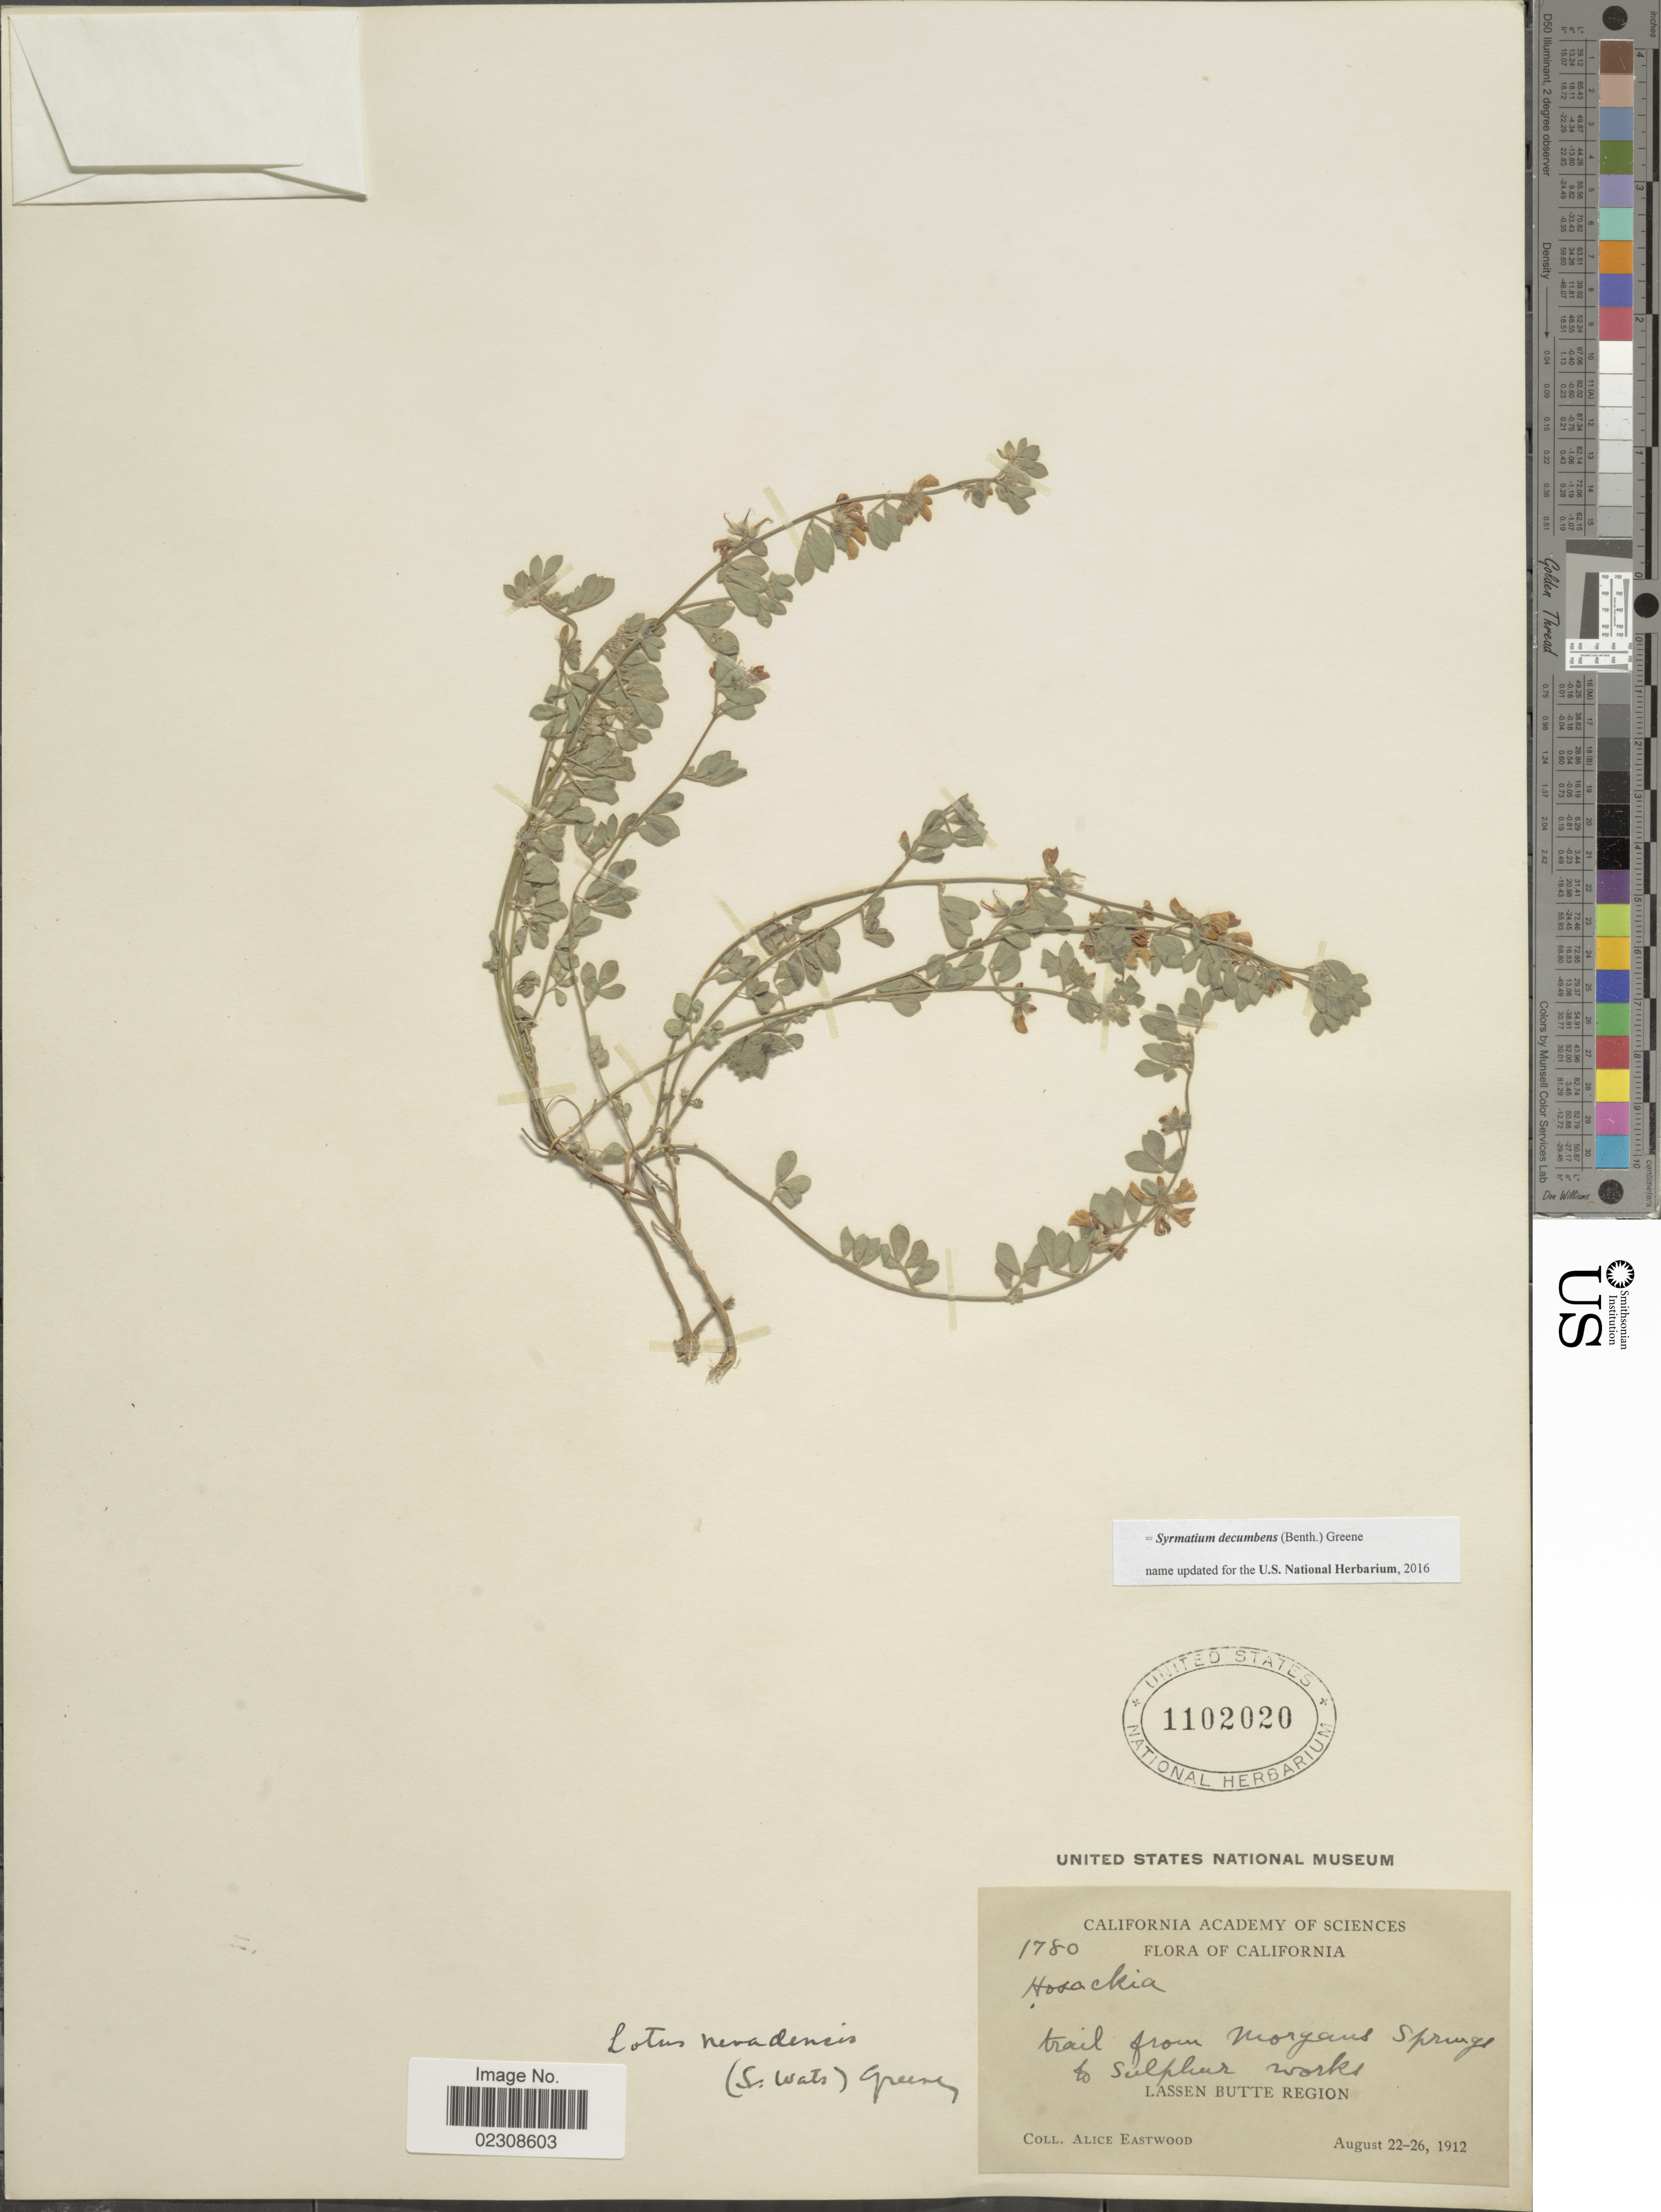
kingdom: Plantae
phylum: Tracheophyta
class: Magnoliopsida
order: Fabales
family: Fabaceae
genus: Syrmatium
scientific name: Syrmatium decumbens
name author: (Benth.) Greene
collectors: A. Eastwood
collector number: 1780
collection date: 1912-08-22/1912-08-26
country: United States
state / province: California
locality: Trail from Morgans Springs to Sulphur works. Lassen Butte Region.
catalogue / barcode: US 1102020